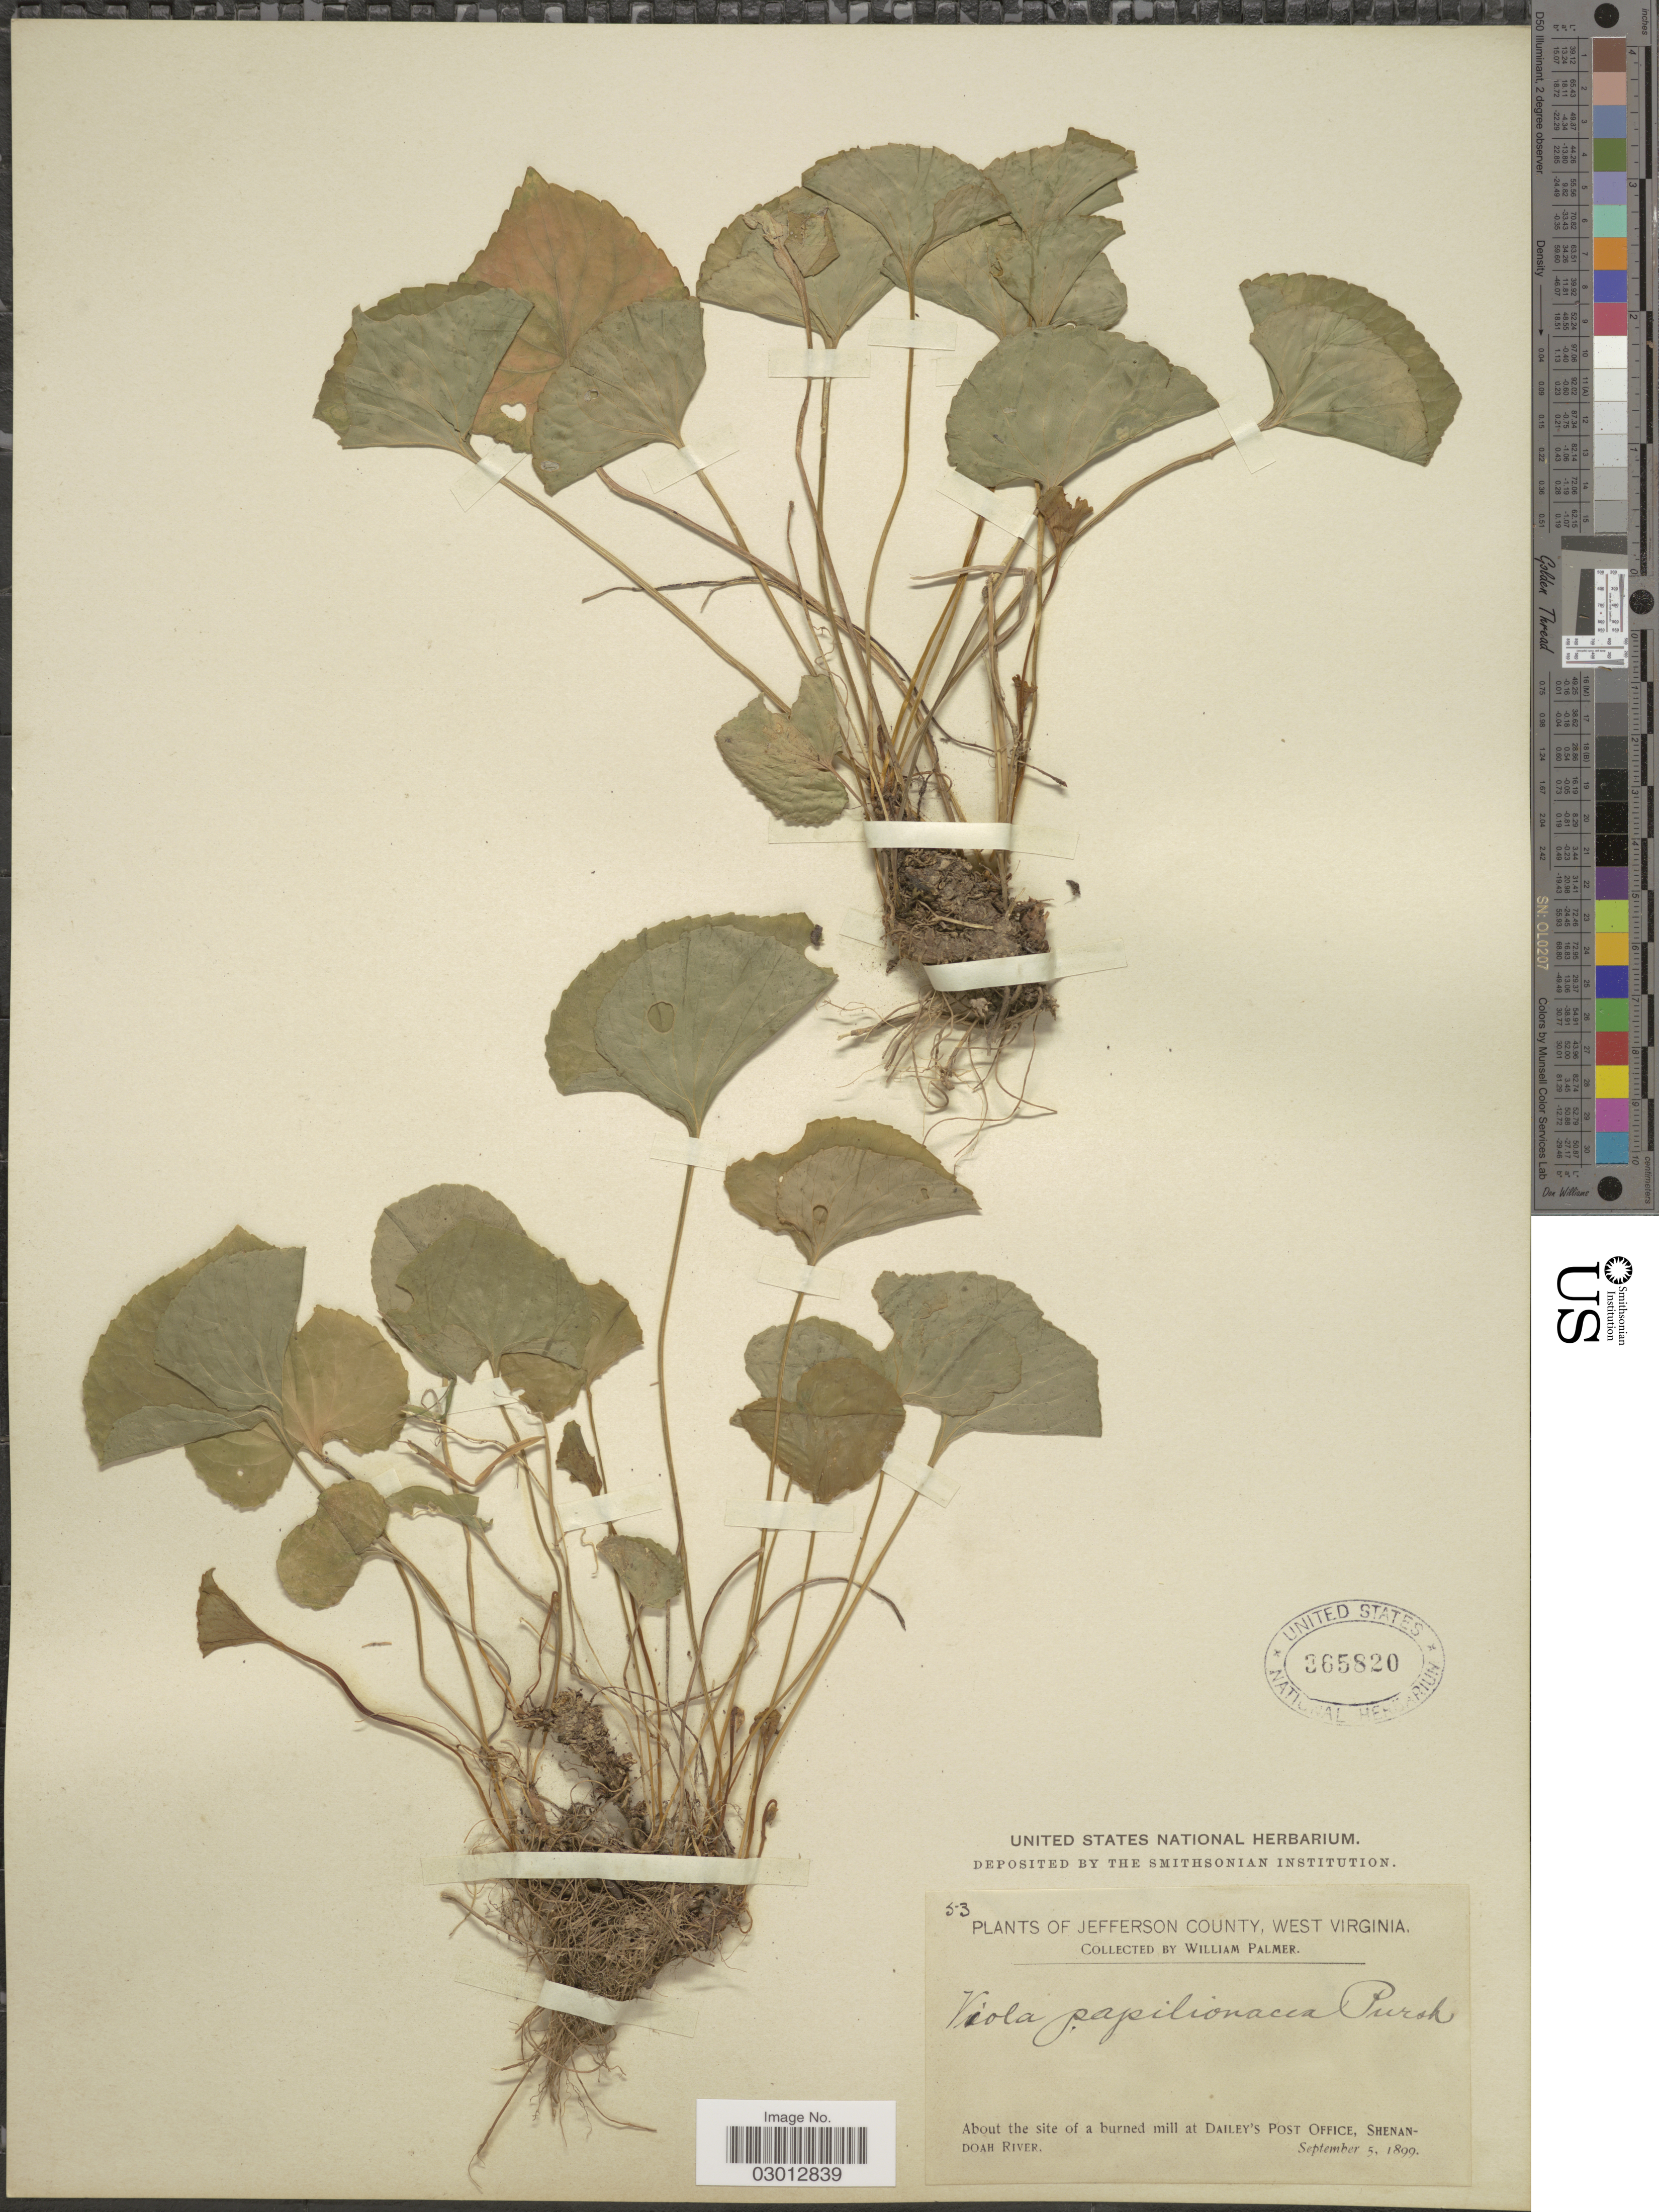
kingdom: Plantae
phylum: Tracheophyta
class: Magnoliopsida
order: Malpighiales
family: Violaceae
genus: Viola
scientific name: Viola papilionacea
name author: Pursh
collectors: W. Palmer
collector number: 53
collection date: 1899-09-05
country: United States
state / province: West Virginia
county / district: Jefferson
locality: Jefferson County. About the site of a burned mill at Dailey's Post Office, Shenandoah River.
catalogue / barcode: US 365820